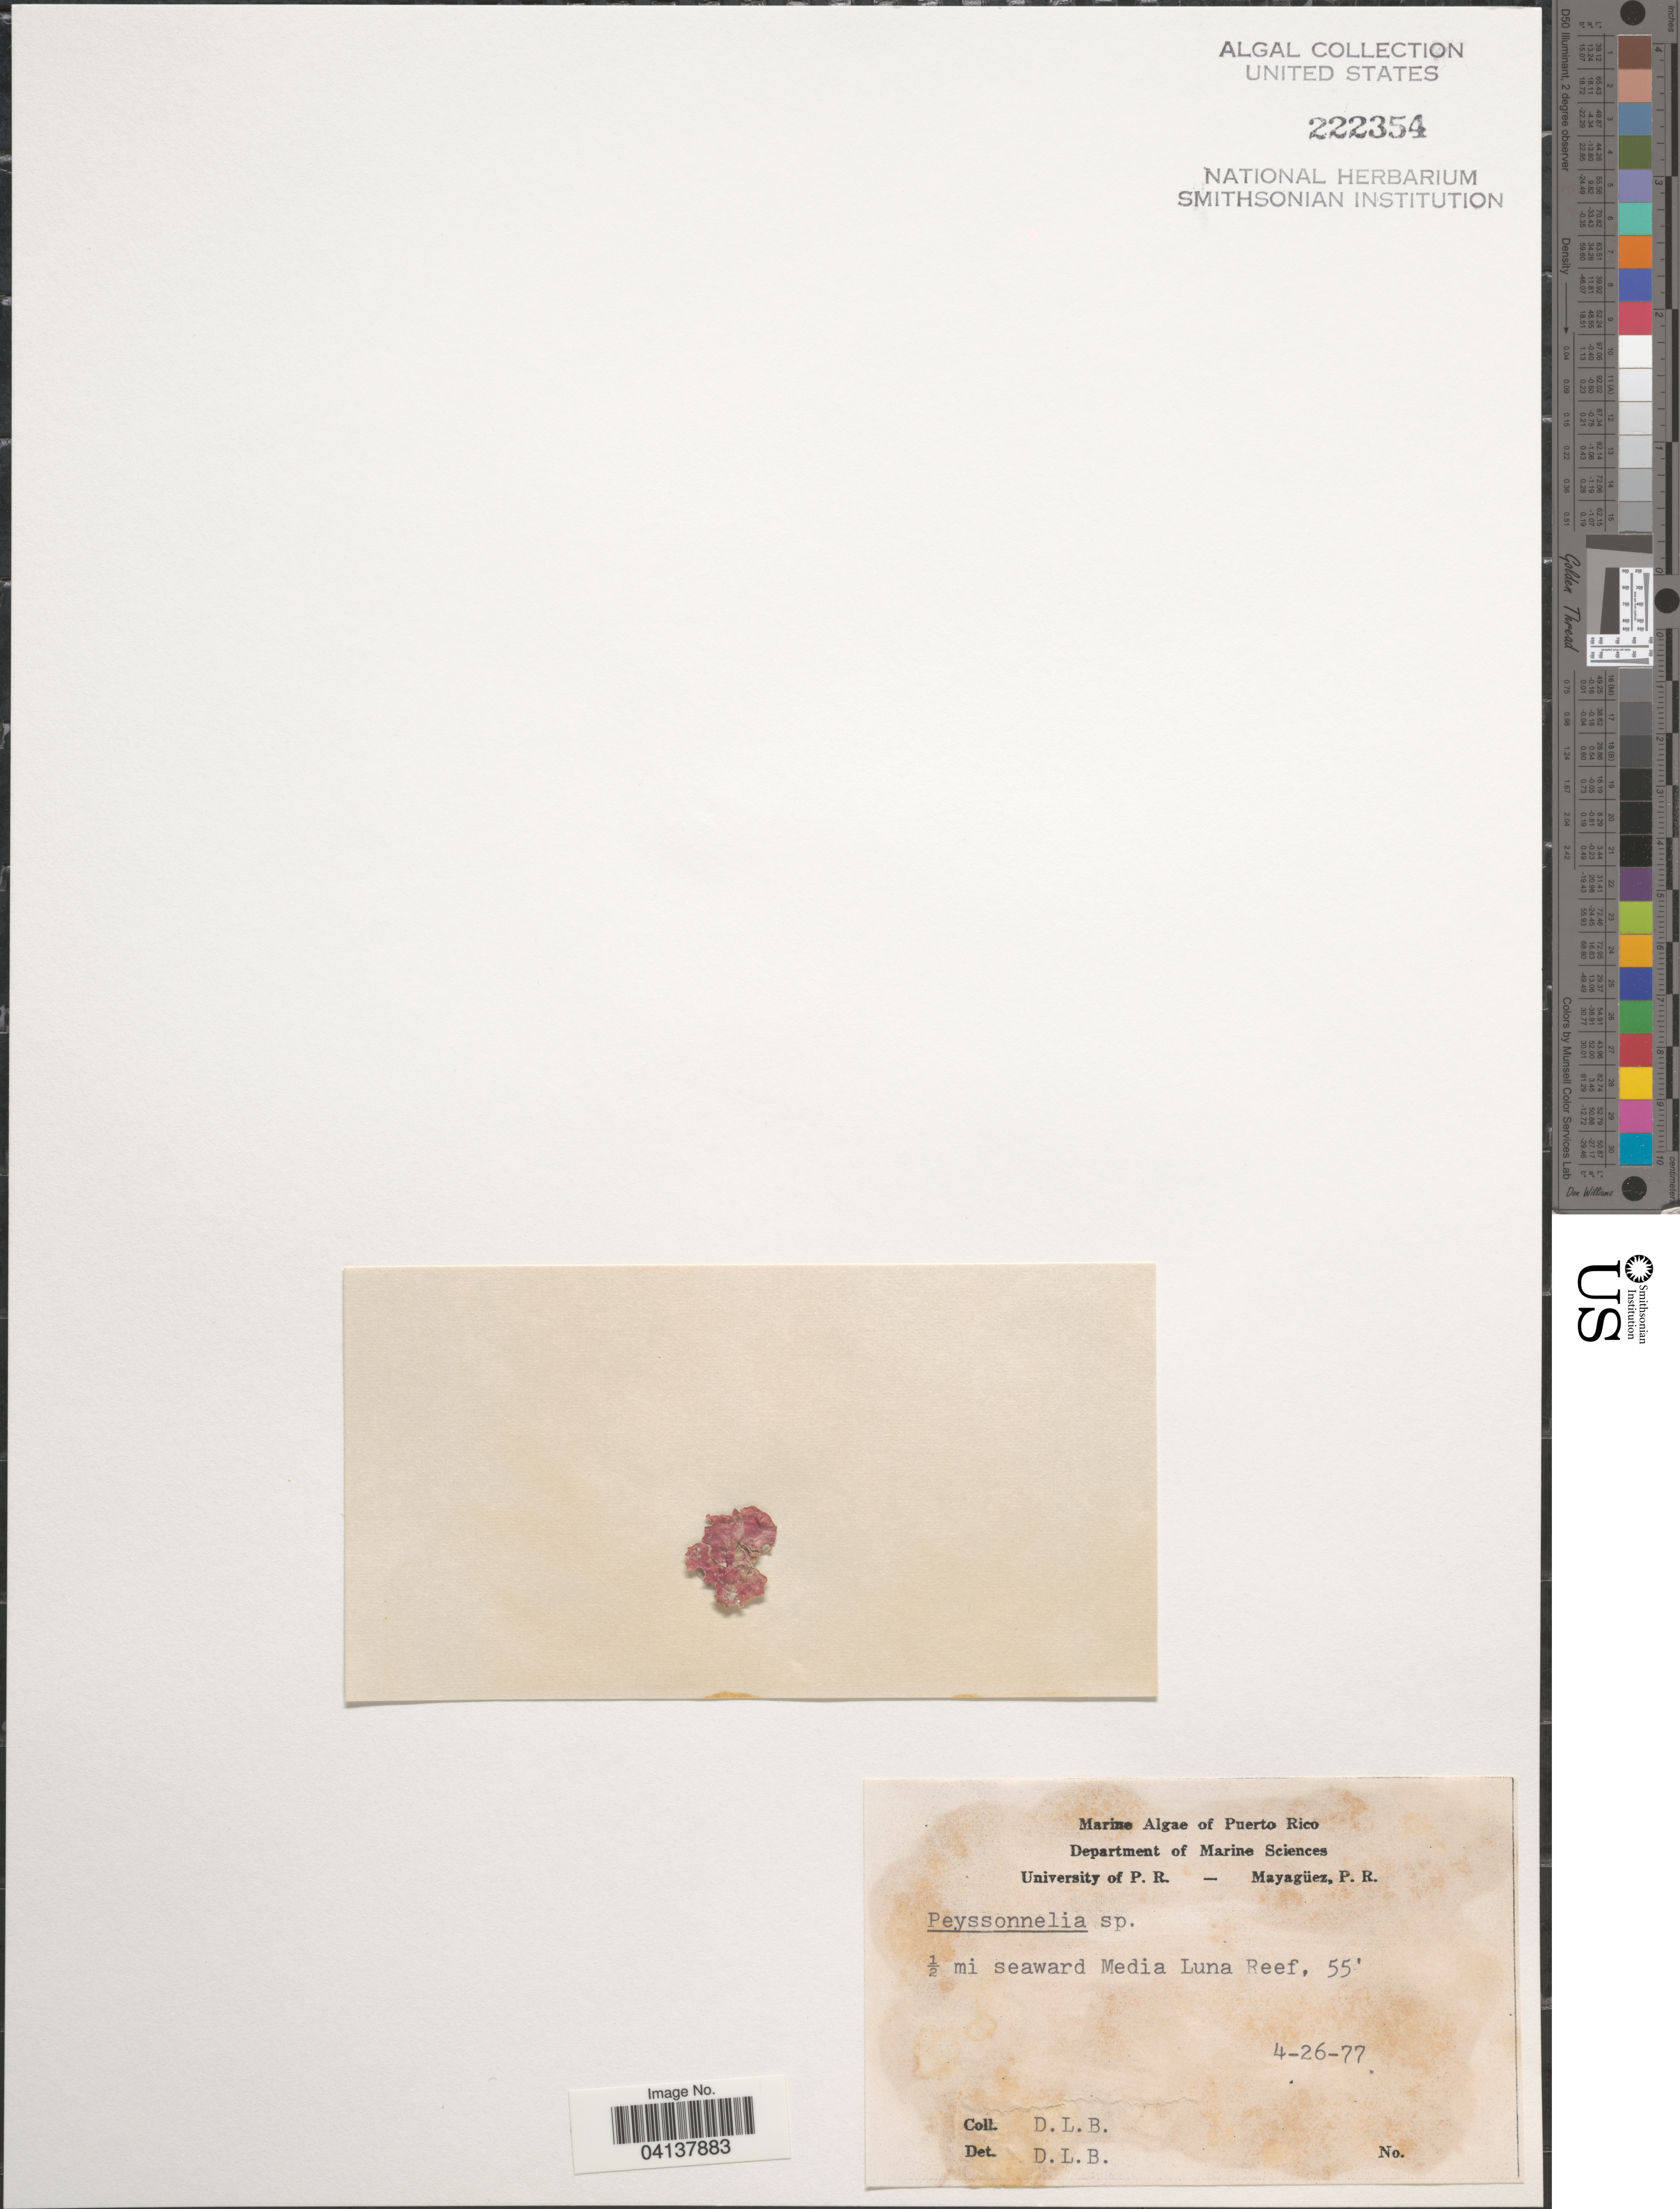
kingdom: Plantae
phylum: Rhodophyta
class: Florideophyceae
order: Peyssonneliales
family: Peyssonneliaceae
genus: Peyssonnelia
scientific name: Peyssonnelia sp.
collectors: D. L. B.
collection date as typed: Transcribed d/m/y: 26/4/77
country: Puerto Rico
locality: ½ mi seaward Media Luna Reef.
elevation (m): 17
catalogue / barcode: US 222354